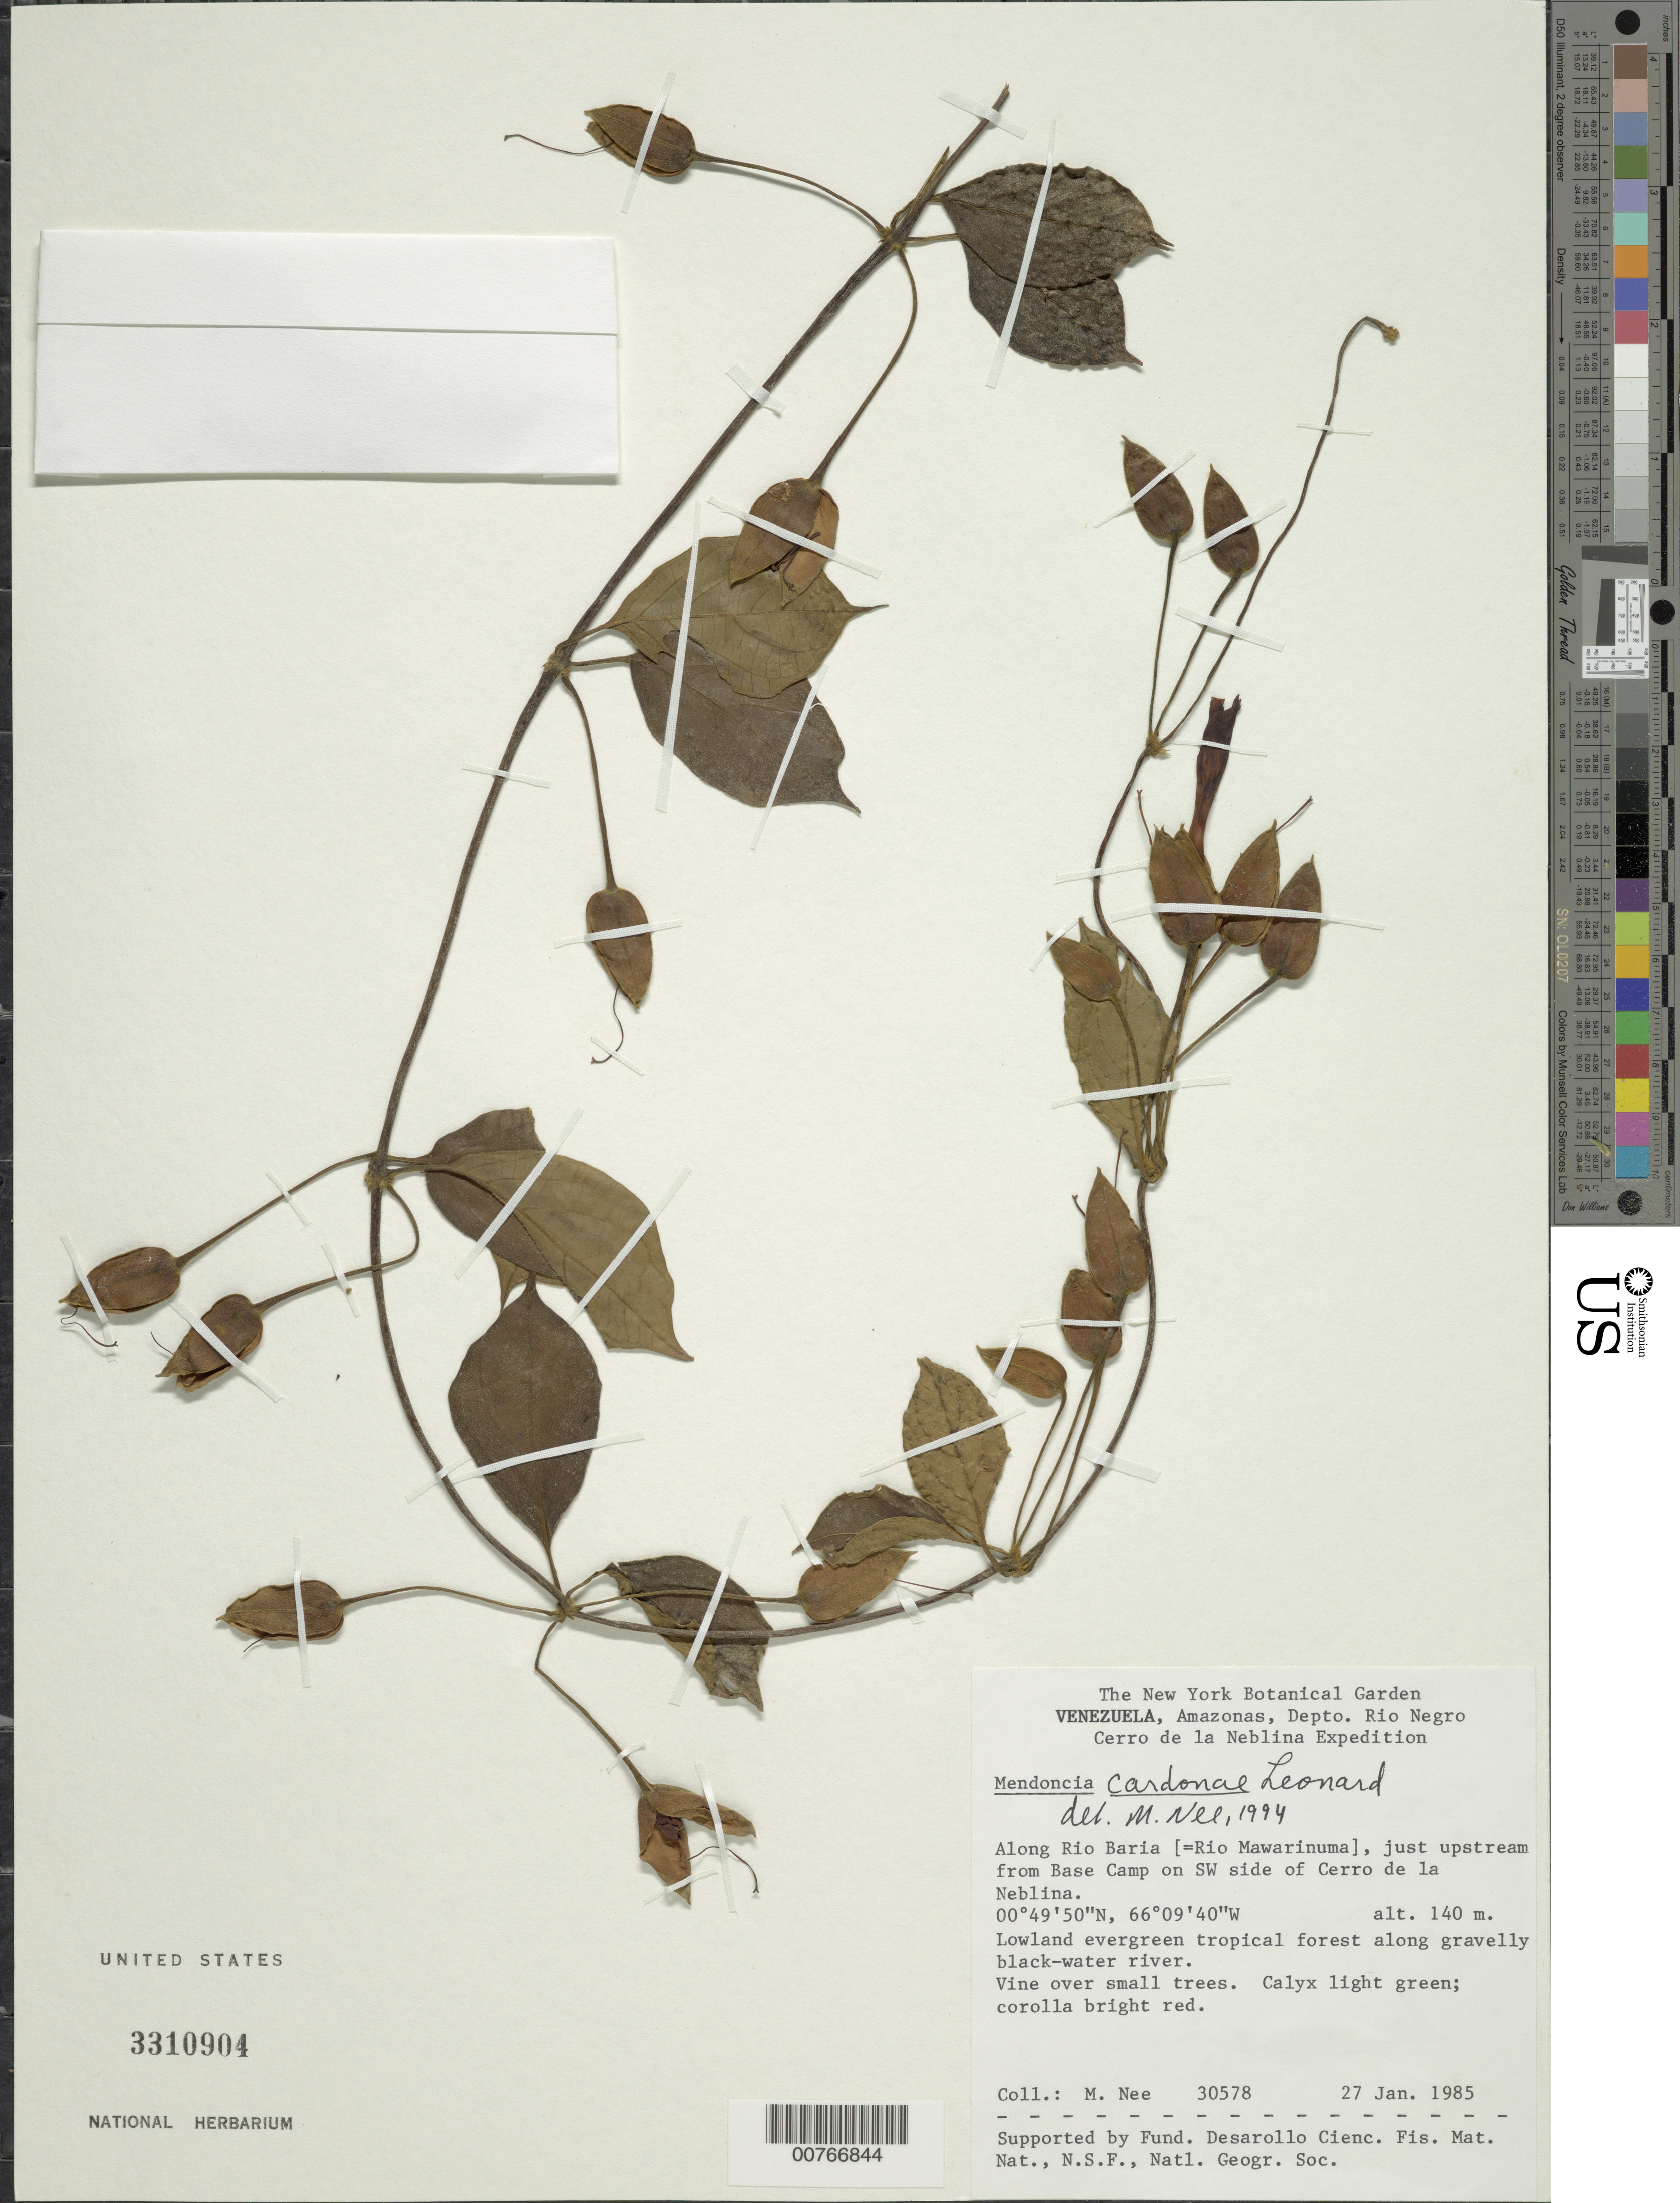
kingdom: Plantae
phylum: Tracheophyta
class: Magnoliopsida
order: Lamiales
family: Acanthaceae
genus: Mendoncia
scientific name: Mendoncia neblinensis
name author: Wassh.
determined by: Nee, Michael H.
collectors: M. Nee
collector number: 30578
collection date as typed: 27-Jan-85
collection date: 1985-01-27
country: Venezuela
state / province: Amazonas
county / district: Río Negro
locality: Río Baria (=Río Mawarinuma), upstream from Base Camp on SW side of Cerro de la Neblina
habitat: Lowland evergreen tropical forest along gravelly black-water river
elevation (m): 140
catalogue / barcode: US 3310904